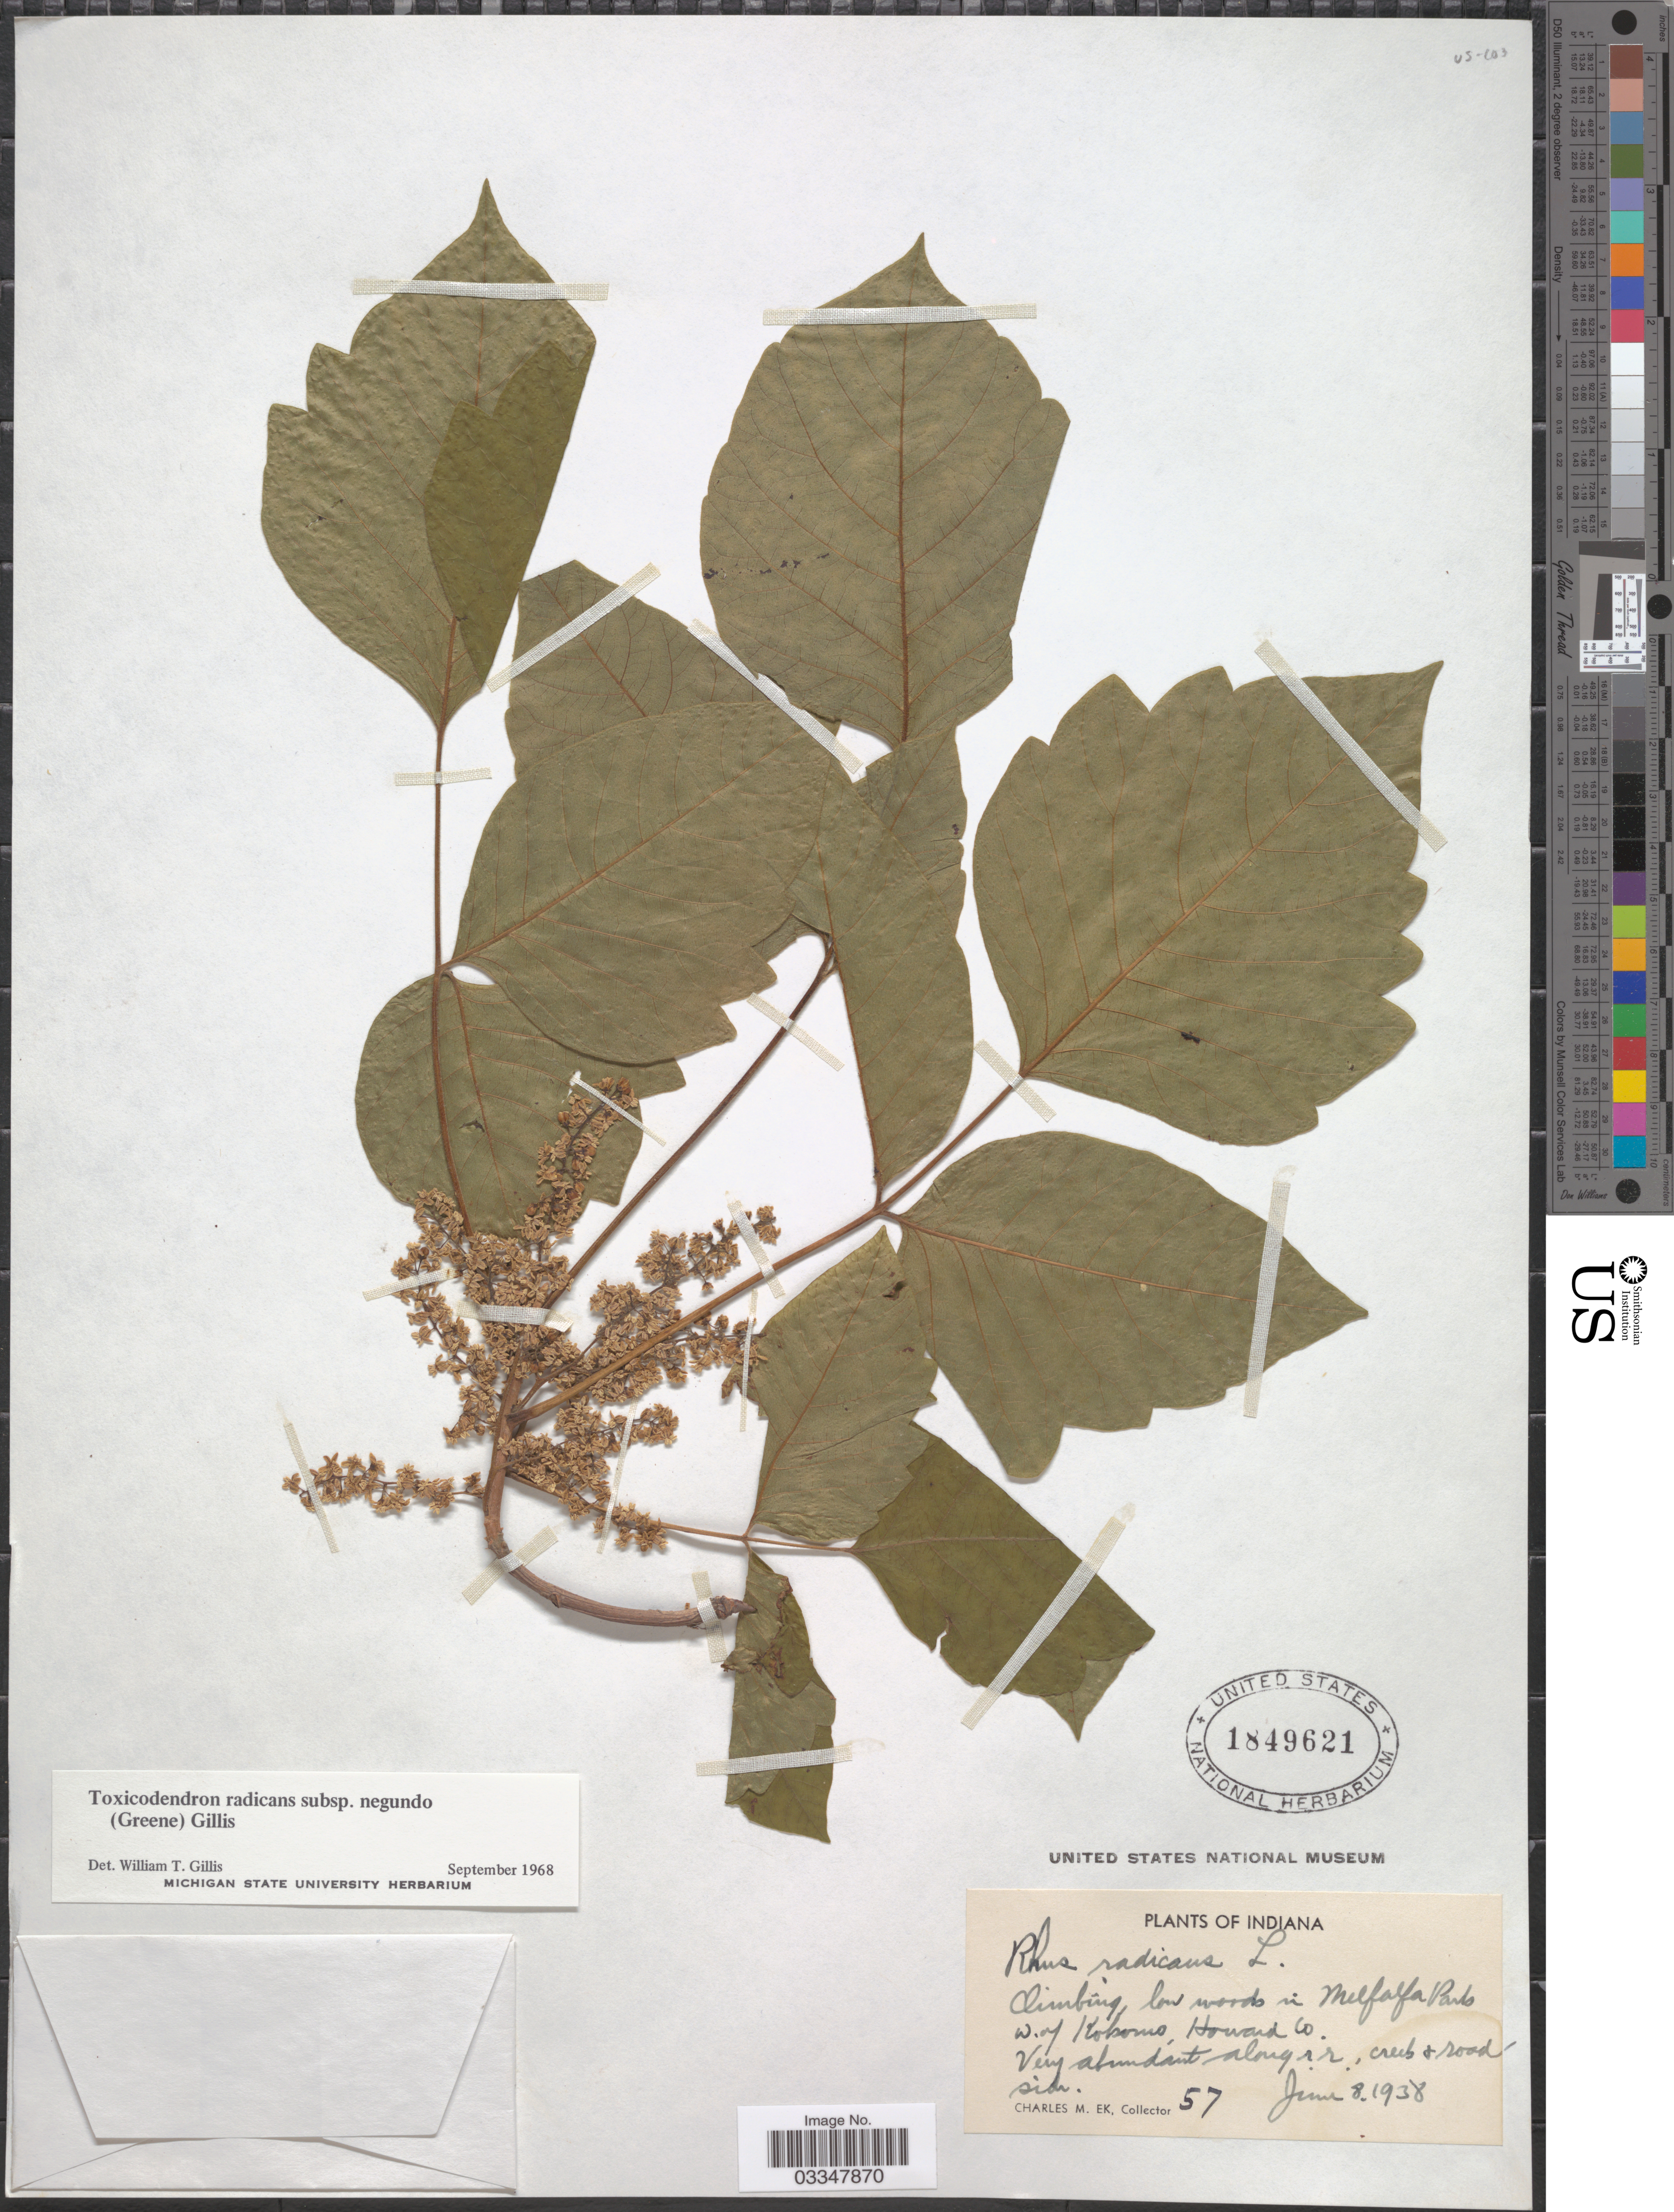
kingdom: Plantae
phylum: Tracheophyta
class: Magnoliopsida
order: Sapindales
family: Anacardiaceae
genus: Toxicodendron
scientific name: Toxicodendron radicans subsp. negundo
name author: (Greene) Gillis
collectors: C. Ek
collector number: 57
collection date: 1938-06-08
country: United States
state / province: Indiana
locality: Climbing low woods in Melfalfa Park W. of Kokomo, Howard Co.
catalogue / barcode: US 1849621